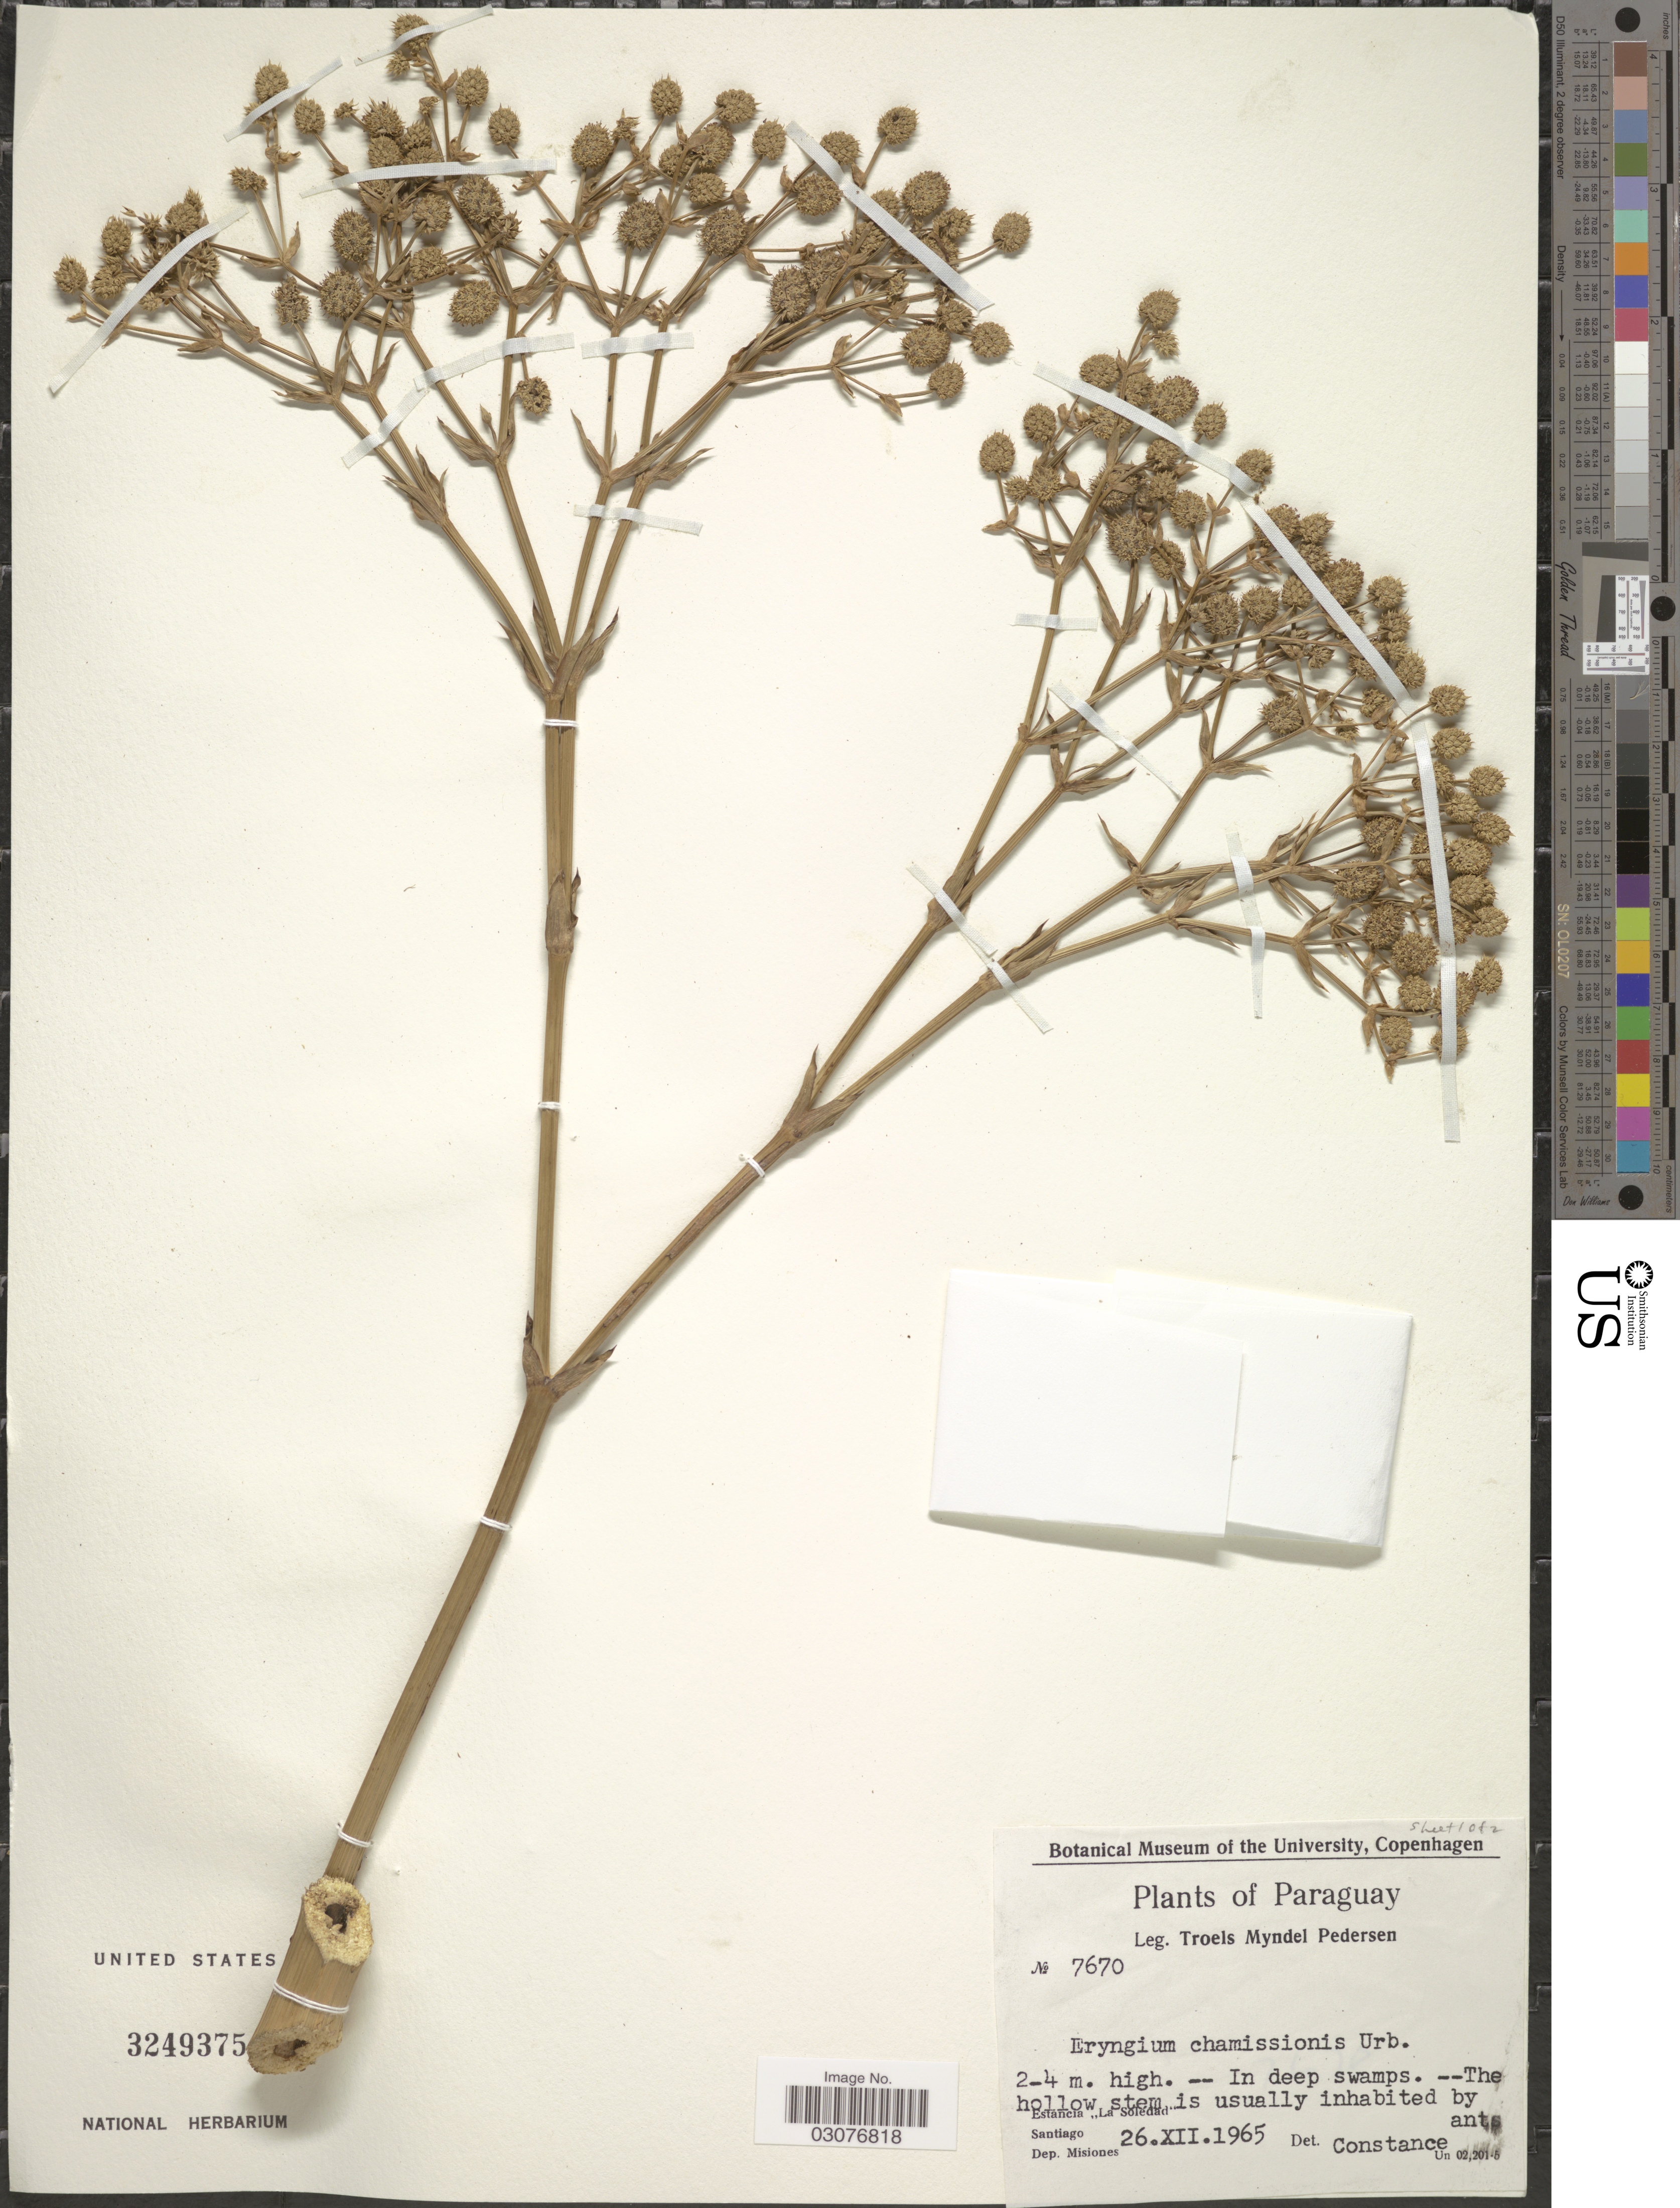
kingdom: Plantae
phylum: Tracheophyta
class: Magnoliopsida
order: Apiales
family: Apiaceae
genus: Eryngium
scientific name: Eryngium pandanifolium var. chamissonis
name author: Mathias & Constance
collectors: T. Pederson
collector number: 7670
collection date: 1965-12-26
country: Paraguay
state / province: Misiones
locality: Estancia "La Solédad". Santiago. Dep. Misiones.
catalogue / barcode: US 3249375